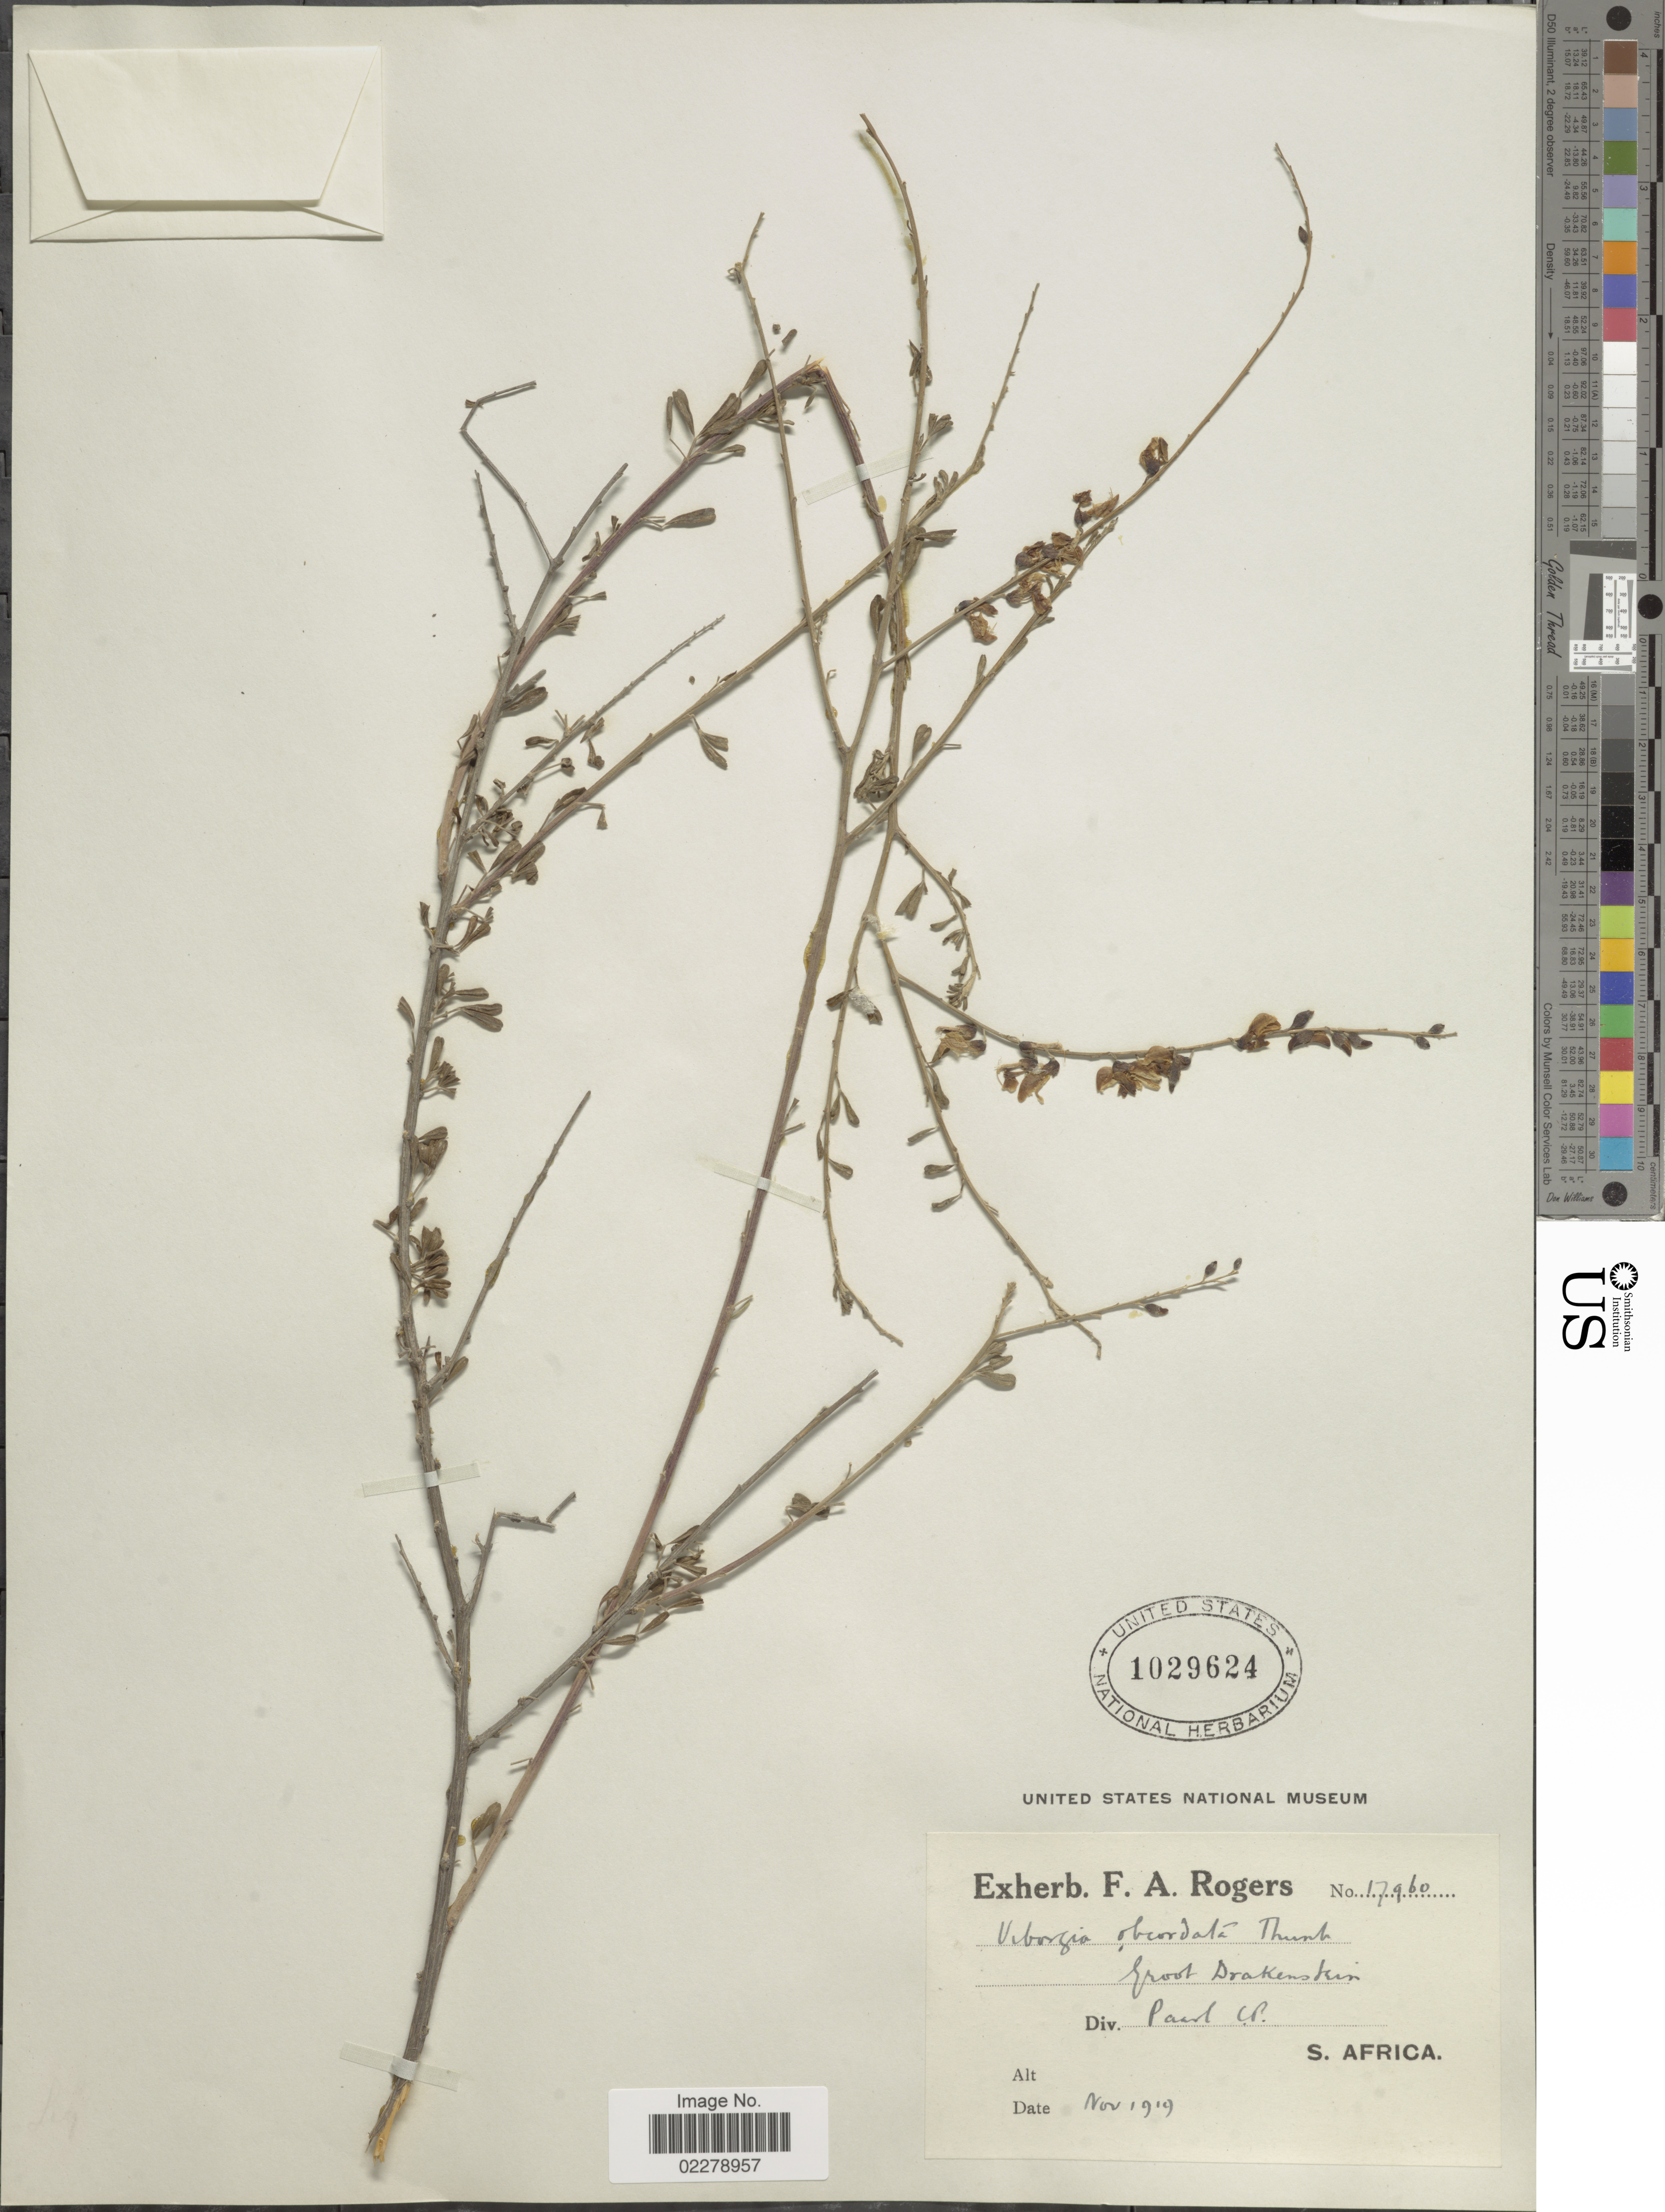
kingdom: Plantae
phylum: Tracheophyta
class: Magnoliopsida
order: Fabales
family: Fabaceae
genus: Wiborgia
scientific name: Wiborgia obcordata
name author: (P.J. Bergius) Thunb.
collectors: ex herb. F. A. Rogers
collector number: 17960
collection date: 1919-11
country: South Africa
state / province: Western Cape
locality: Groot Drakenstein, Div. Paarl, C.P. [Cape Province]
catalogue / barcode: US 1029624